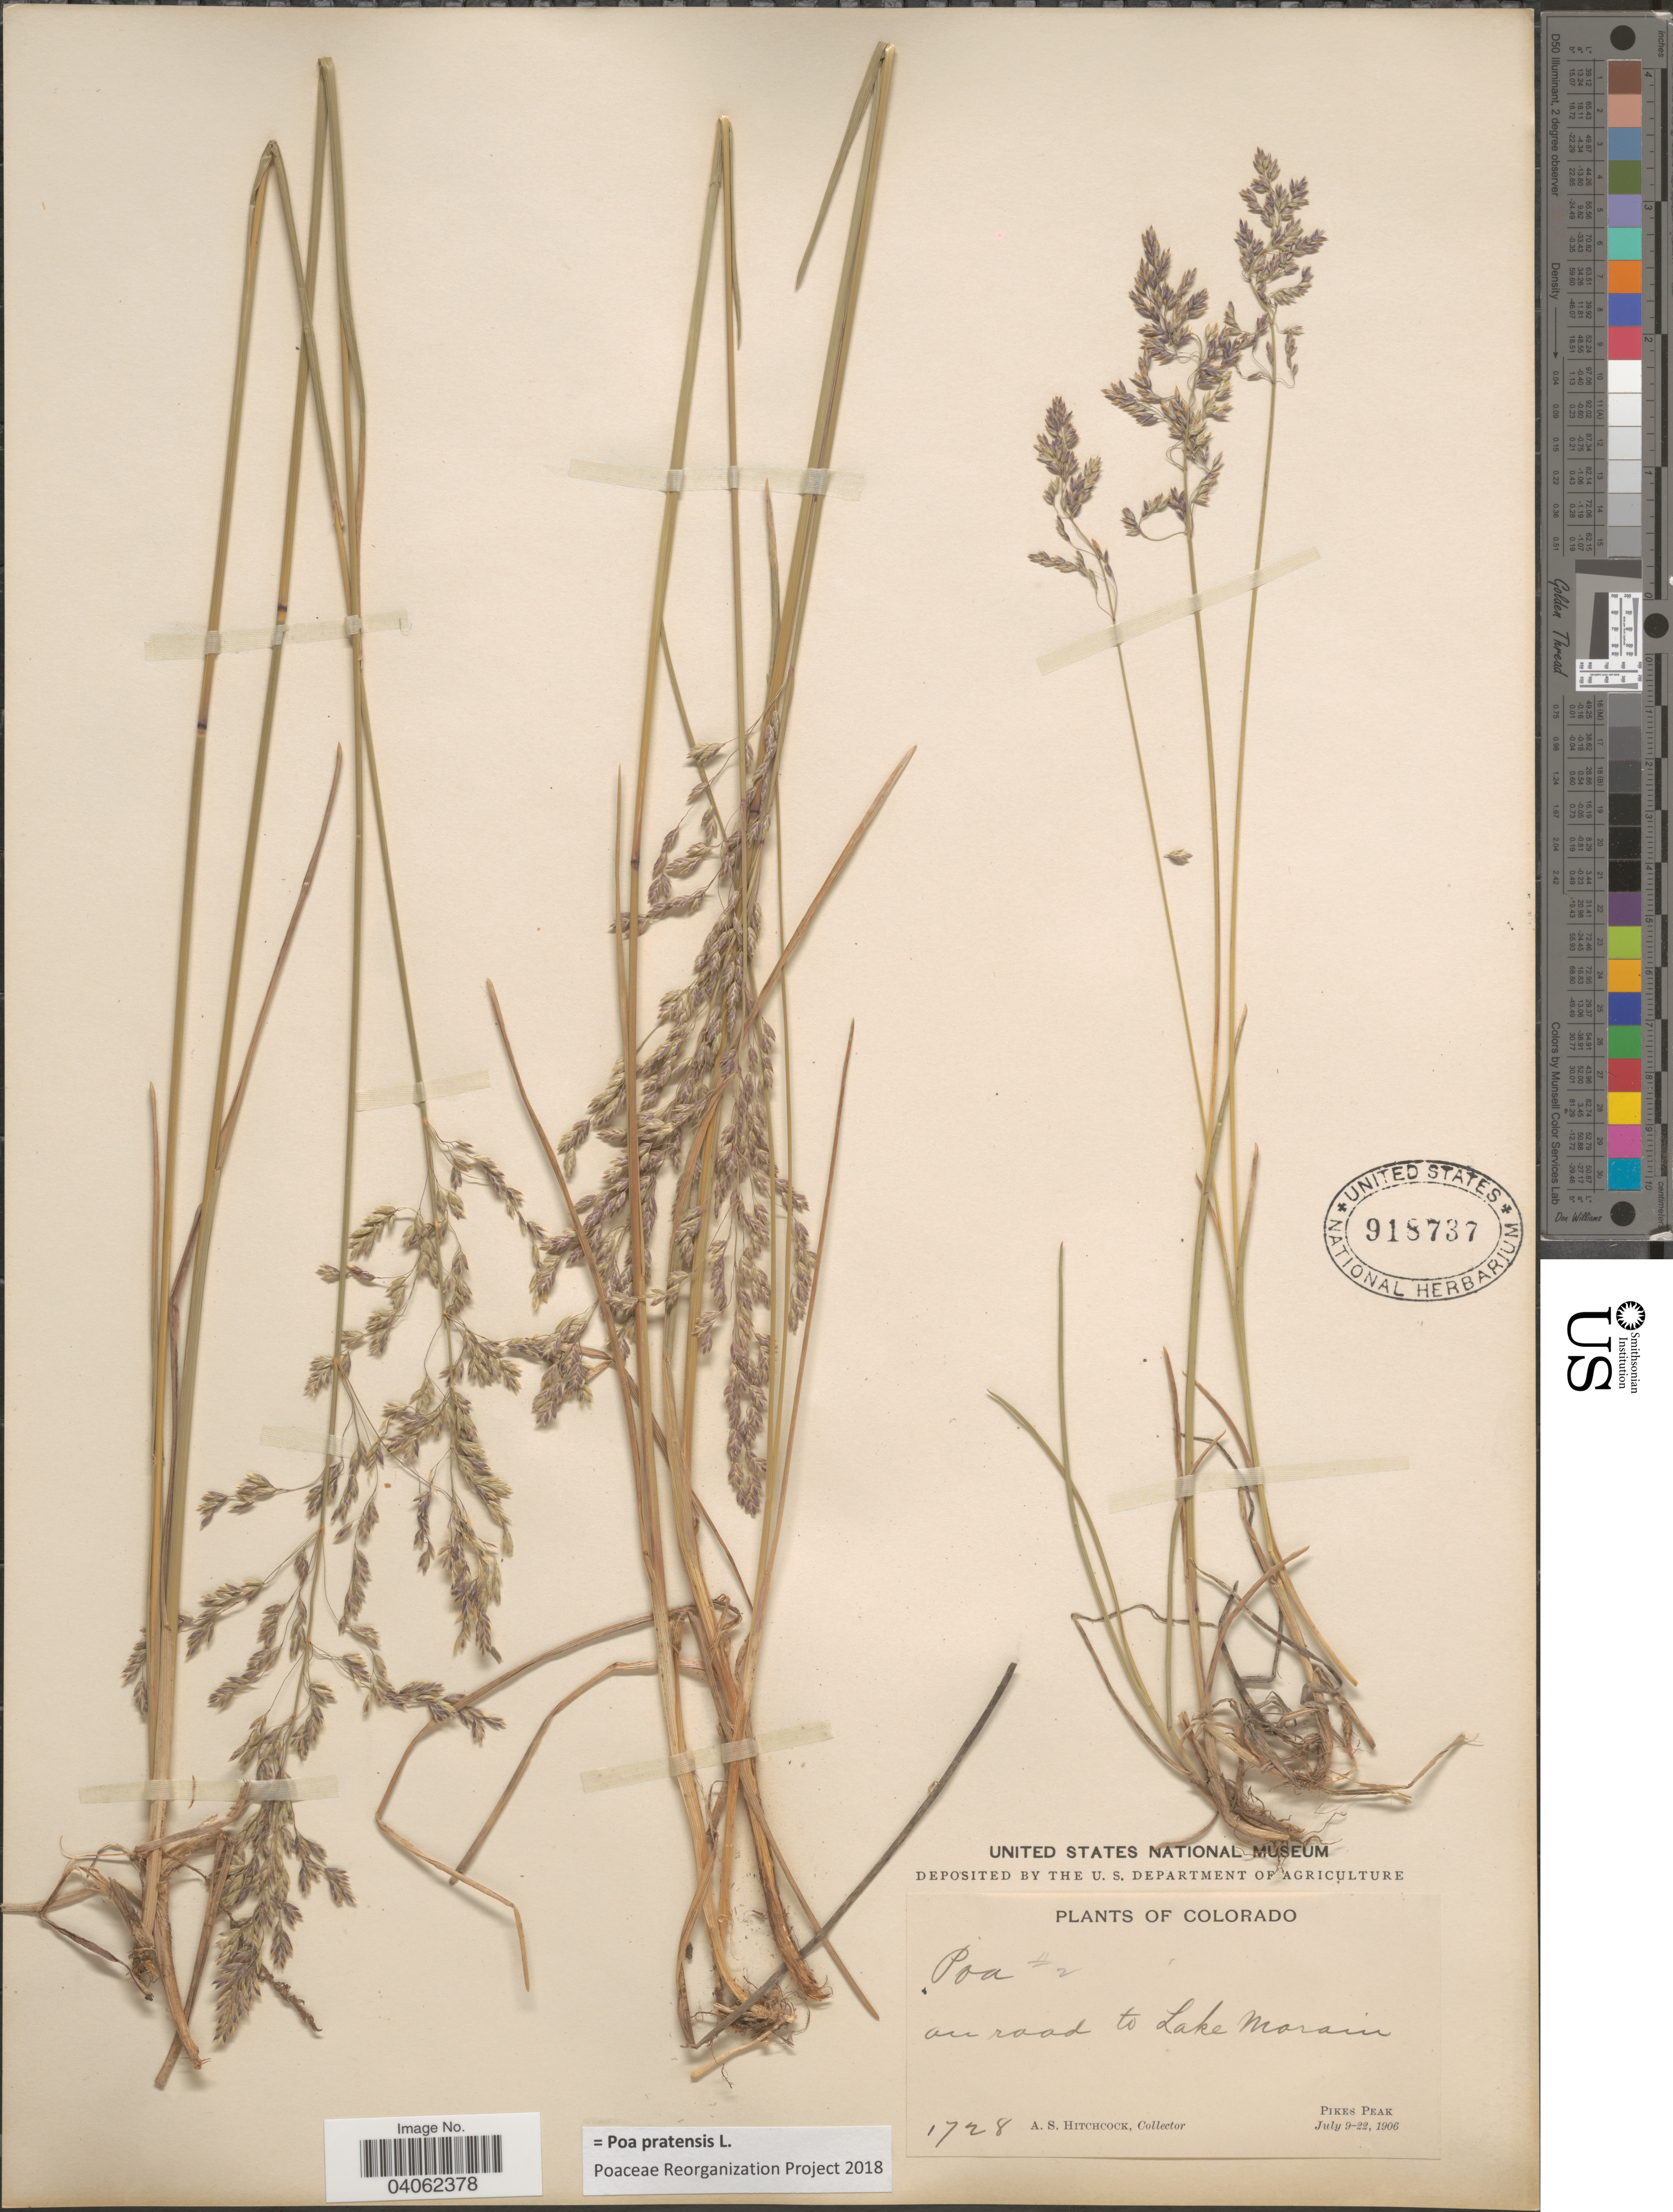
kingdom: Plantae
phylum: Tracheophyta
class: Liliopsida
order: Poales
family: Poaceae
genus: Poa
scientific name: Poa pratensis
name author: L.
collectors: A. S. Hitchcock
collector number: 1728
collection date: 1906-07-09/1906-07-22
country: United States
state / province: Colorado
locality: On road to Lake Morain. Pikes Peak.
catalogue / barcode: US 918737